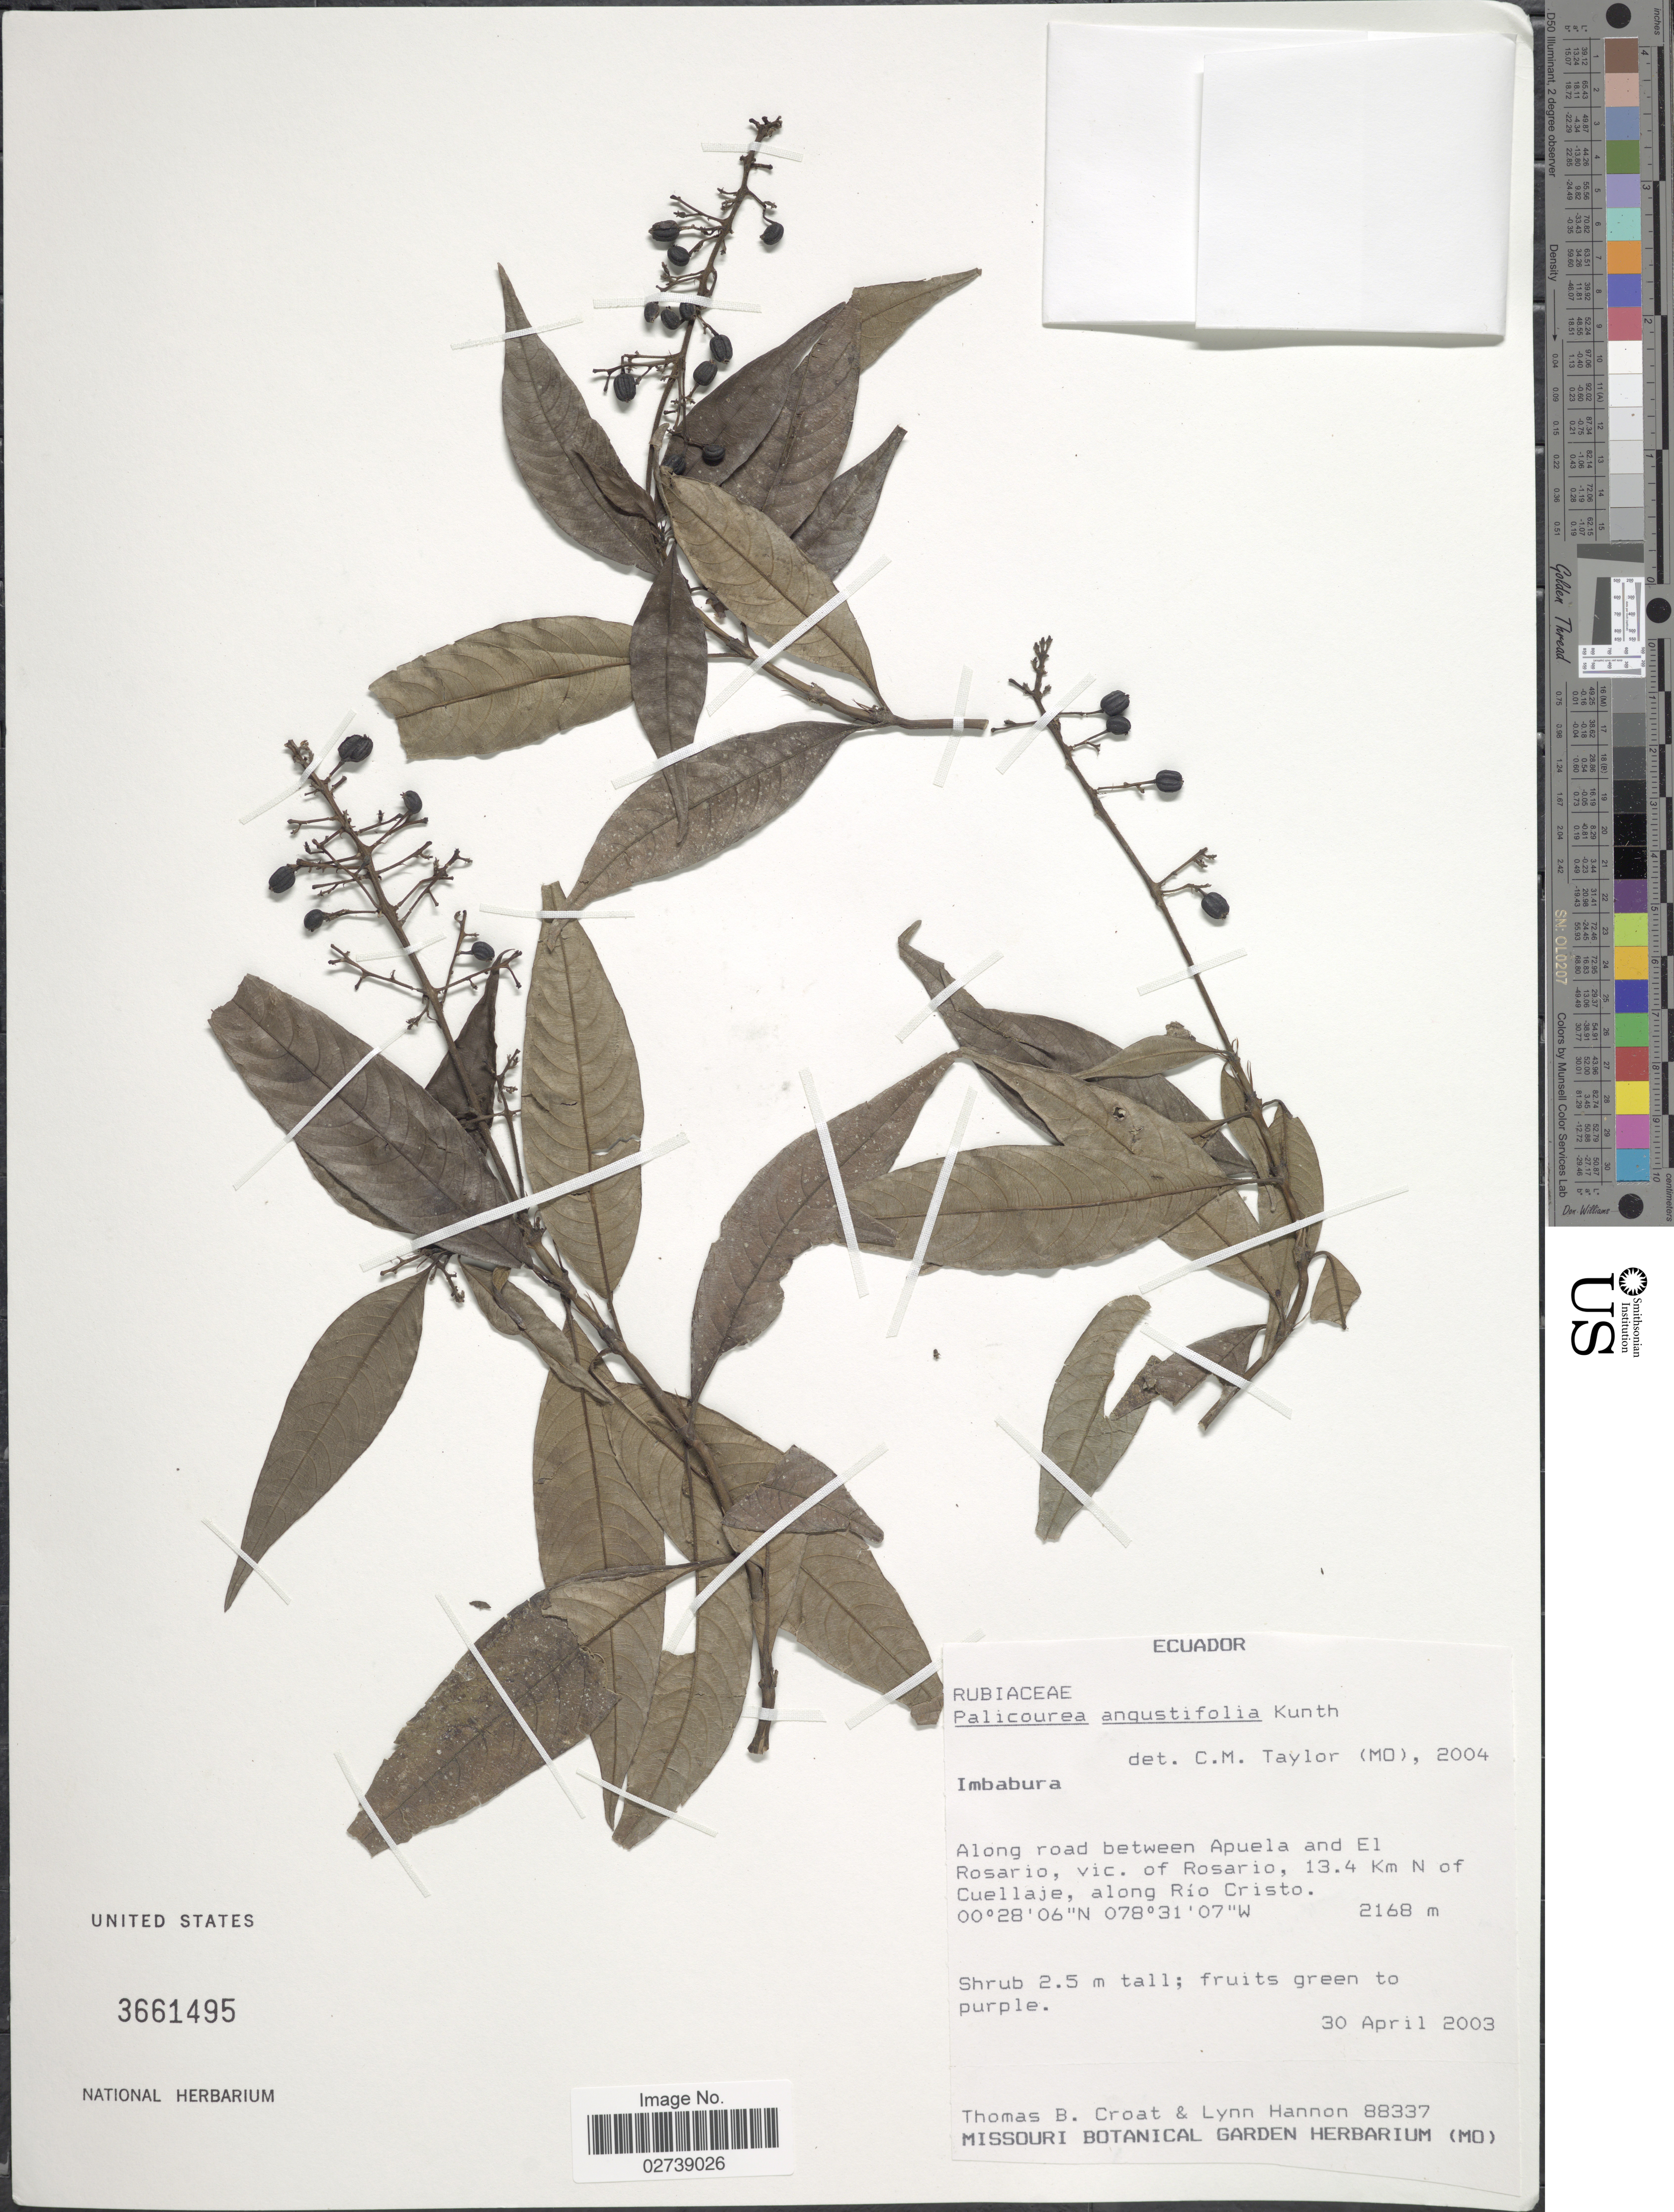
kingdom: Plantae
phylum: Tracheophyta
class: Magnoliopsida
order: Gentianales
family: Rubiaceae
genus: Palicourea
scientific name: Palicourea angustifolia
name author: Kunth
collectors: T. B. Croat & L. Hannon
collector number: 88337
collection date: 2003-04-30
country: Ecuador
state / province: Imbabura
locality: Imbabura, Along road between Apuela and El Rosario, vic of Rosario, 13.4 km N of Cuellaje, along Rio Cristo.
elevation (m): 2168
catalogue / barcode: US 3661495